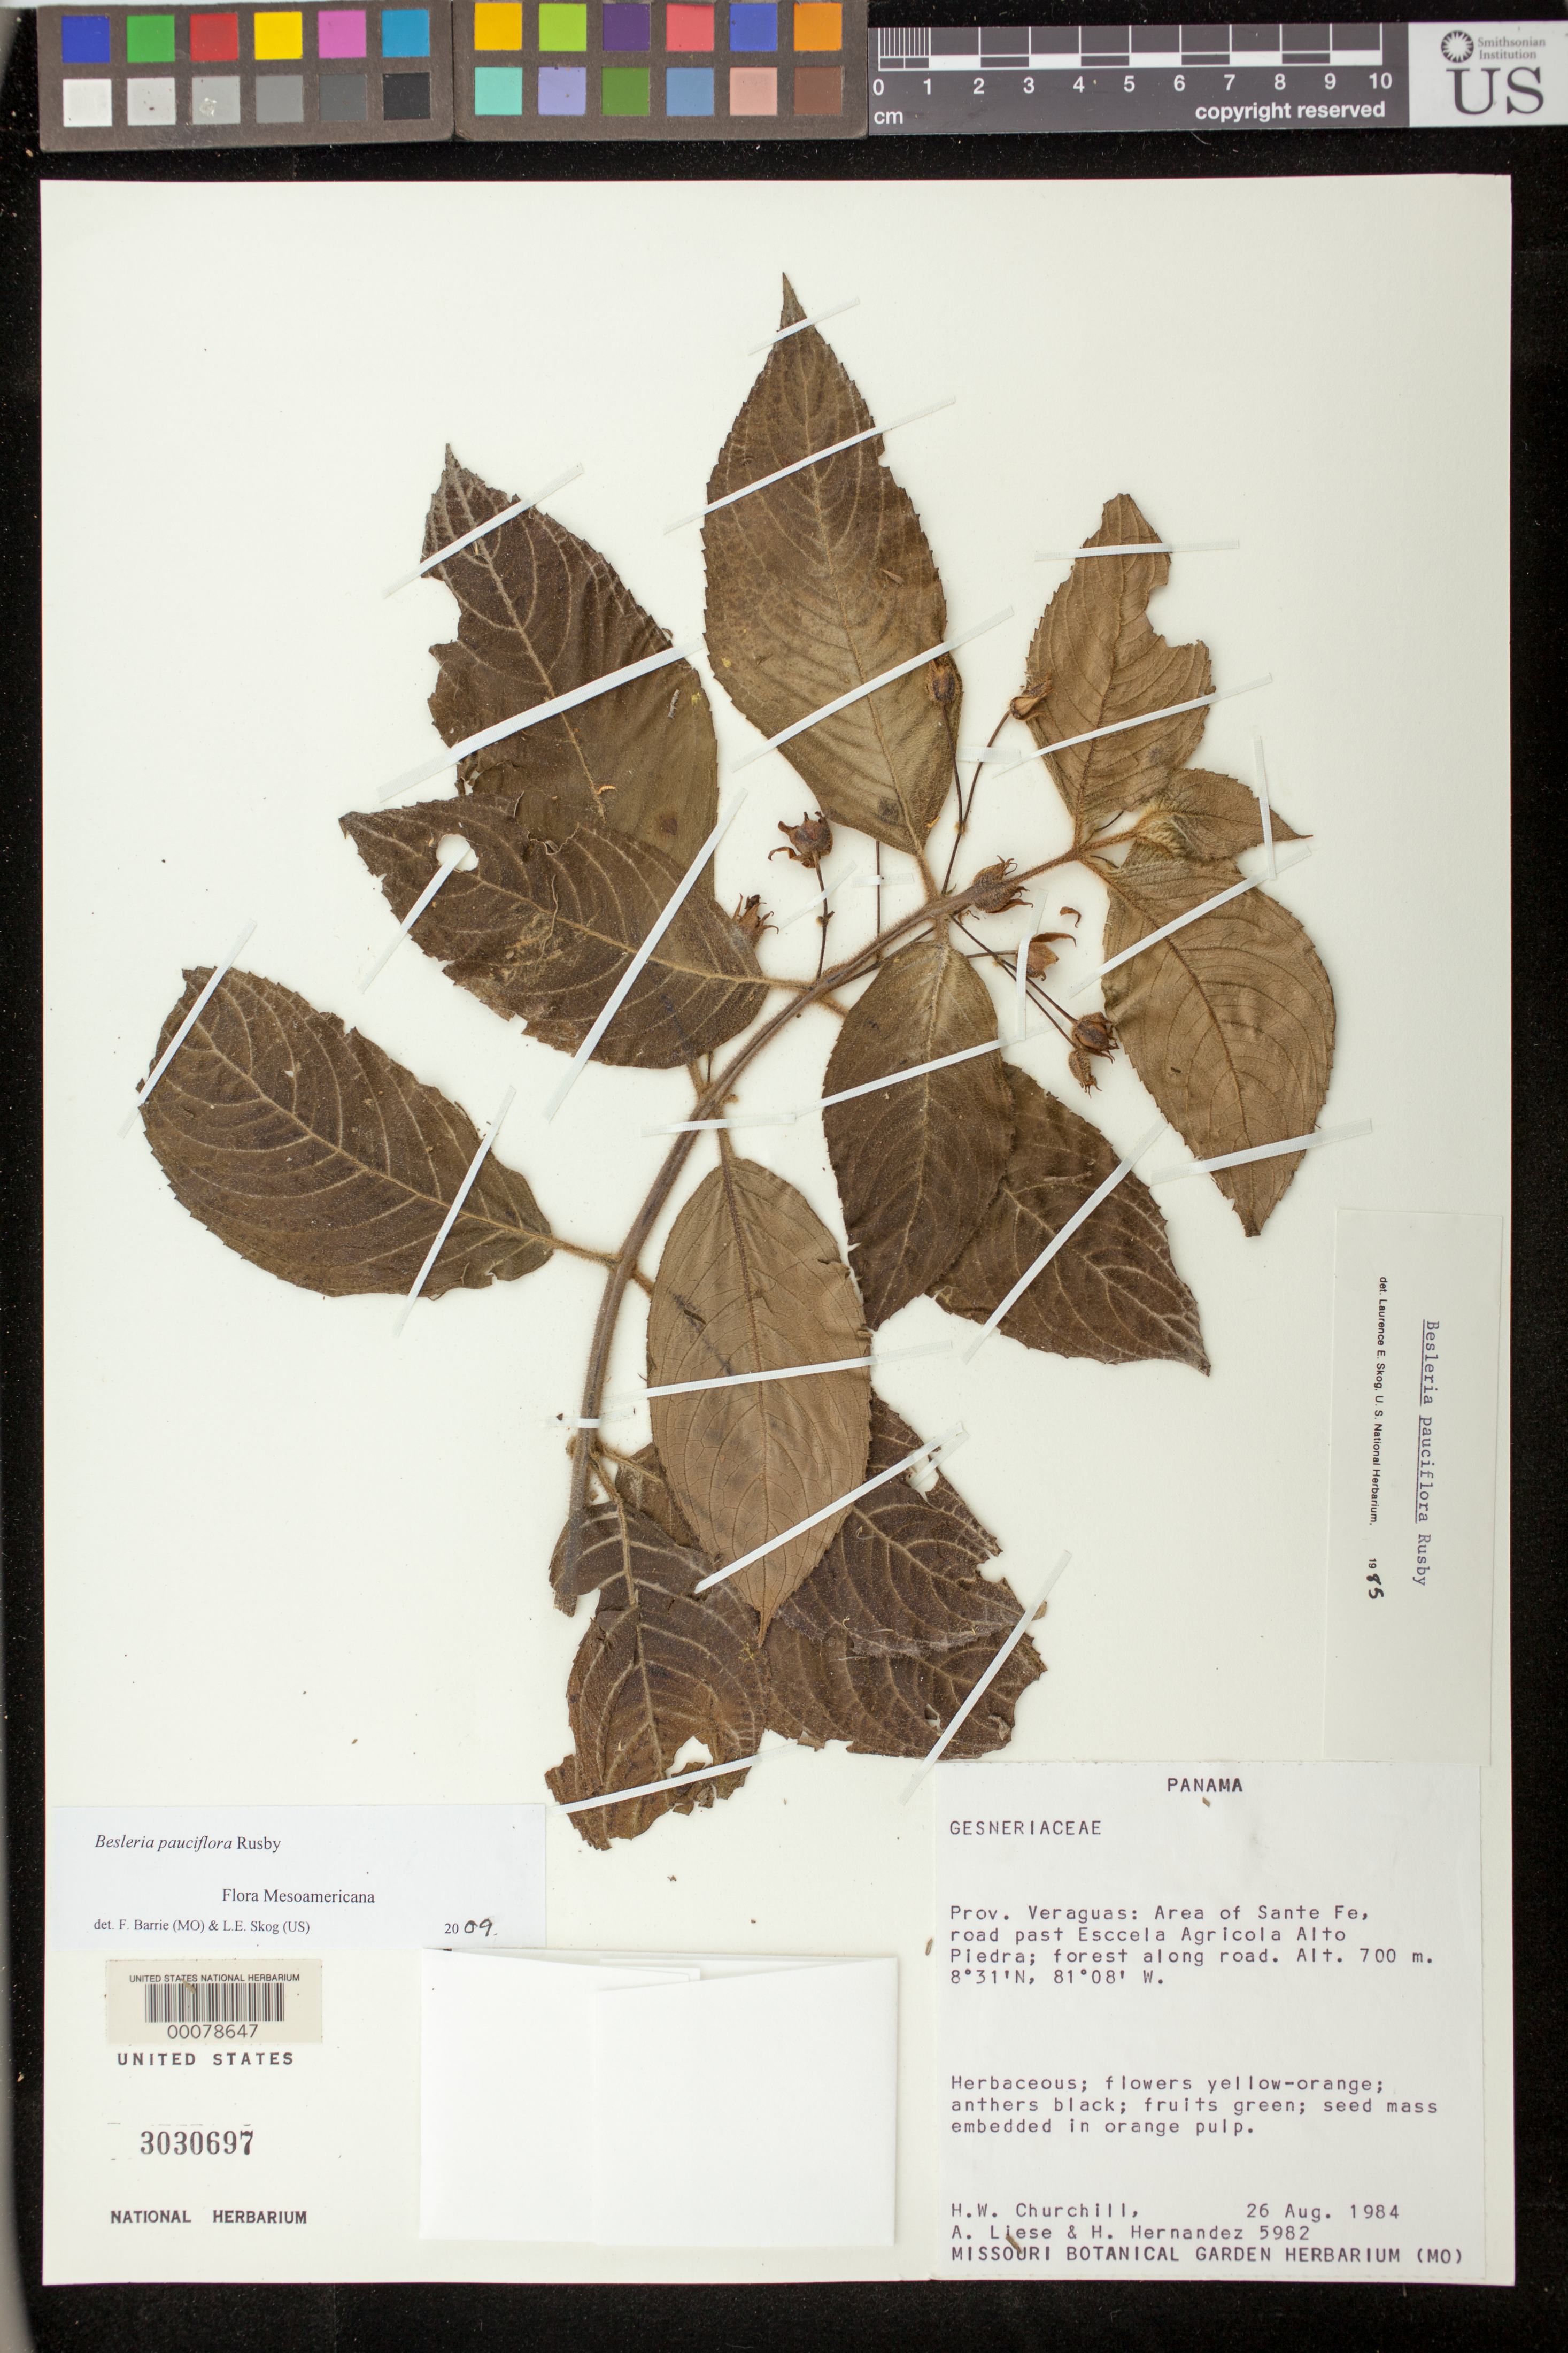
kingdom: Plantae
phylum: Tracheophyta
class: Magnoliopsida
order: Lamiales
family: Gesneriaceae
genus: Besleria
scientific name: Besleria pauciflora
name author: Rusby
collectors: H. Churchill, A. Liese & Hernández, H.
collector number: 5982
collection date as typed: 26 Aug 1984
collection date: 1984-08-26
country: Panama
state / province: Veraguas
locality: Area of Sante Fe, road past Escuela Agricola Alto Piedra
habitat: Forest along road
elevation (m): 700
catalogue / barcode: US 3030697